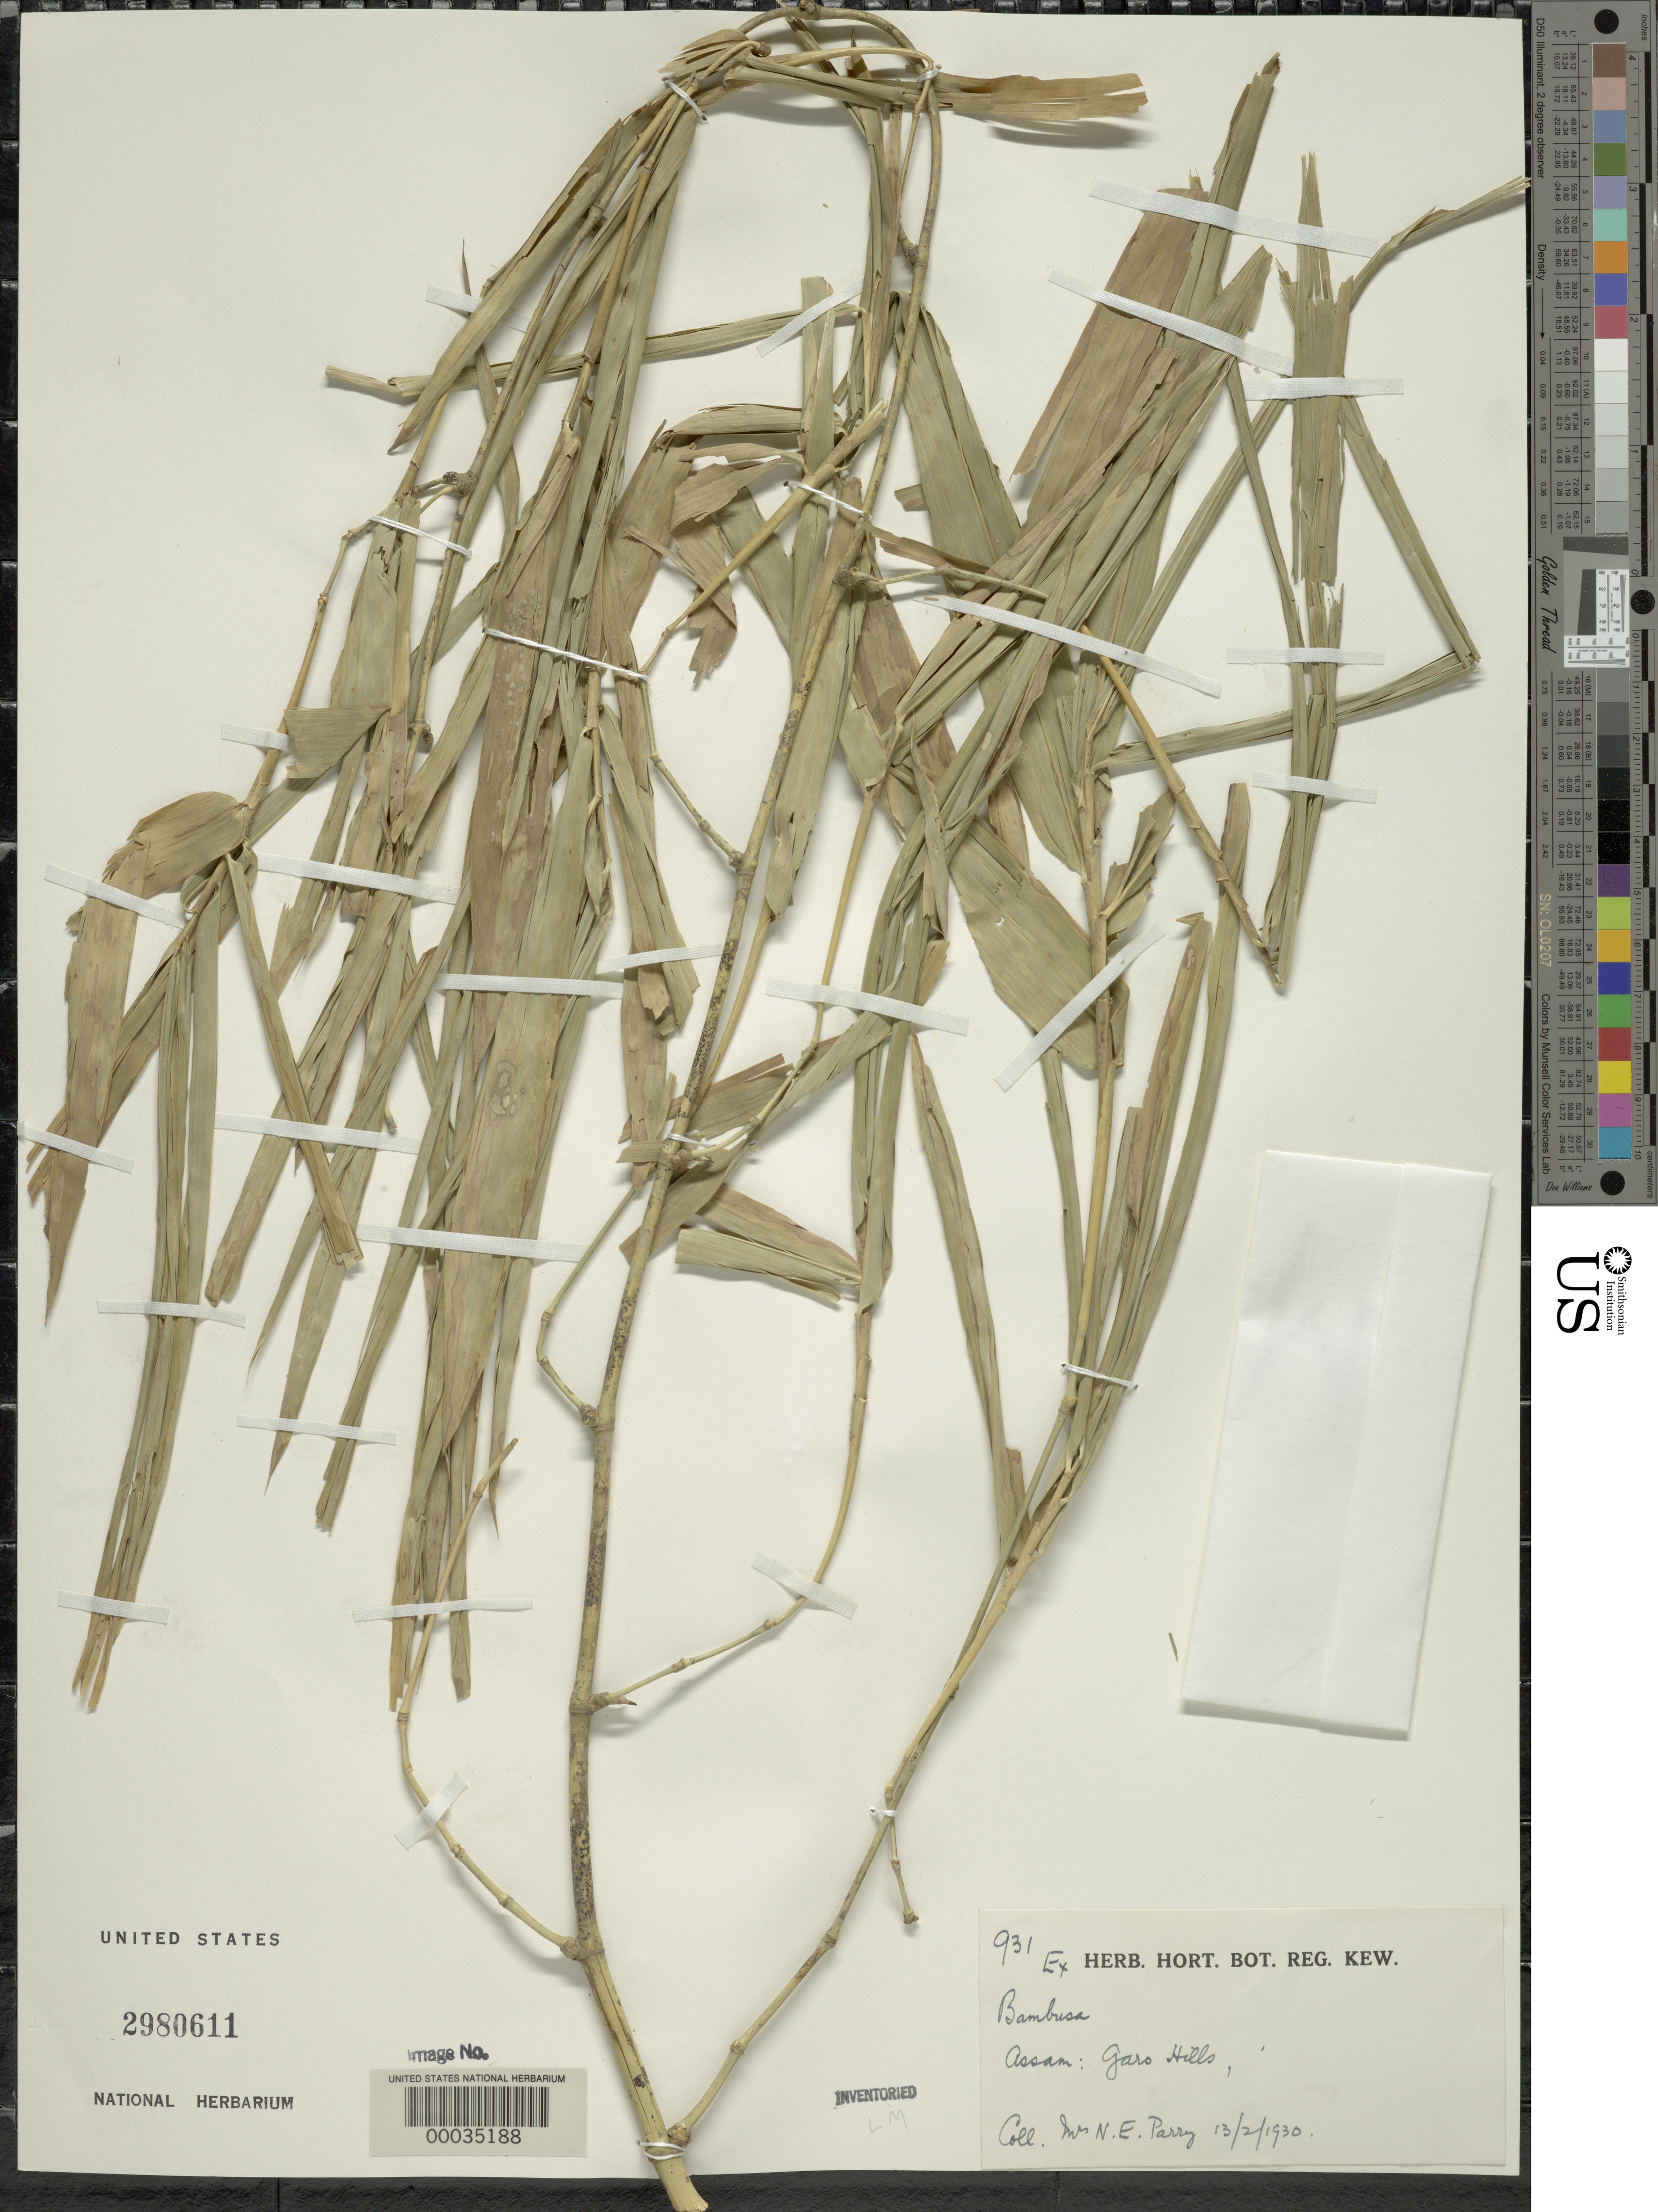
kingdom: Plantae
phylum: Tracheophyta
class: Liliopsida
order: Poales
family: Poaceae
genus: Bambusa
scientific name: Bambusa sp.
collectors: N. Parry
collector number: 931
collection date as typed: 13 Feb 1930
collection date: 1930-02-13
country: India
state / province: Meghalaya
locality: Assam: Garo Hills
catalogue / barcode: US 2980611